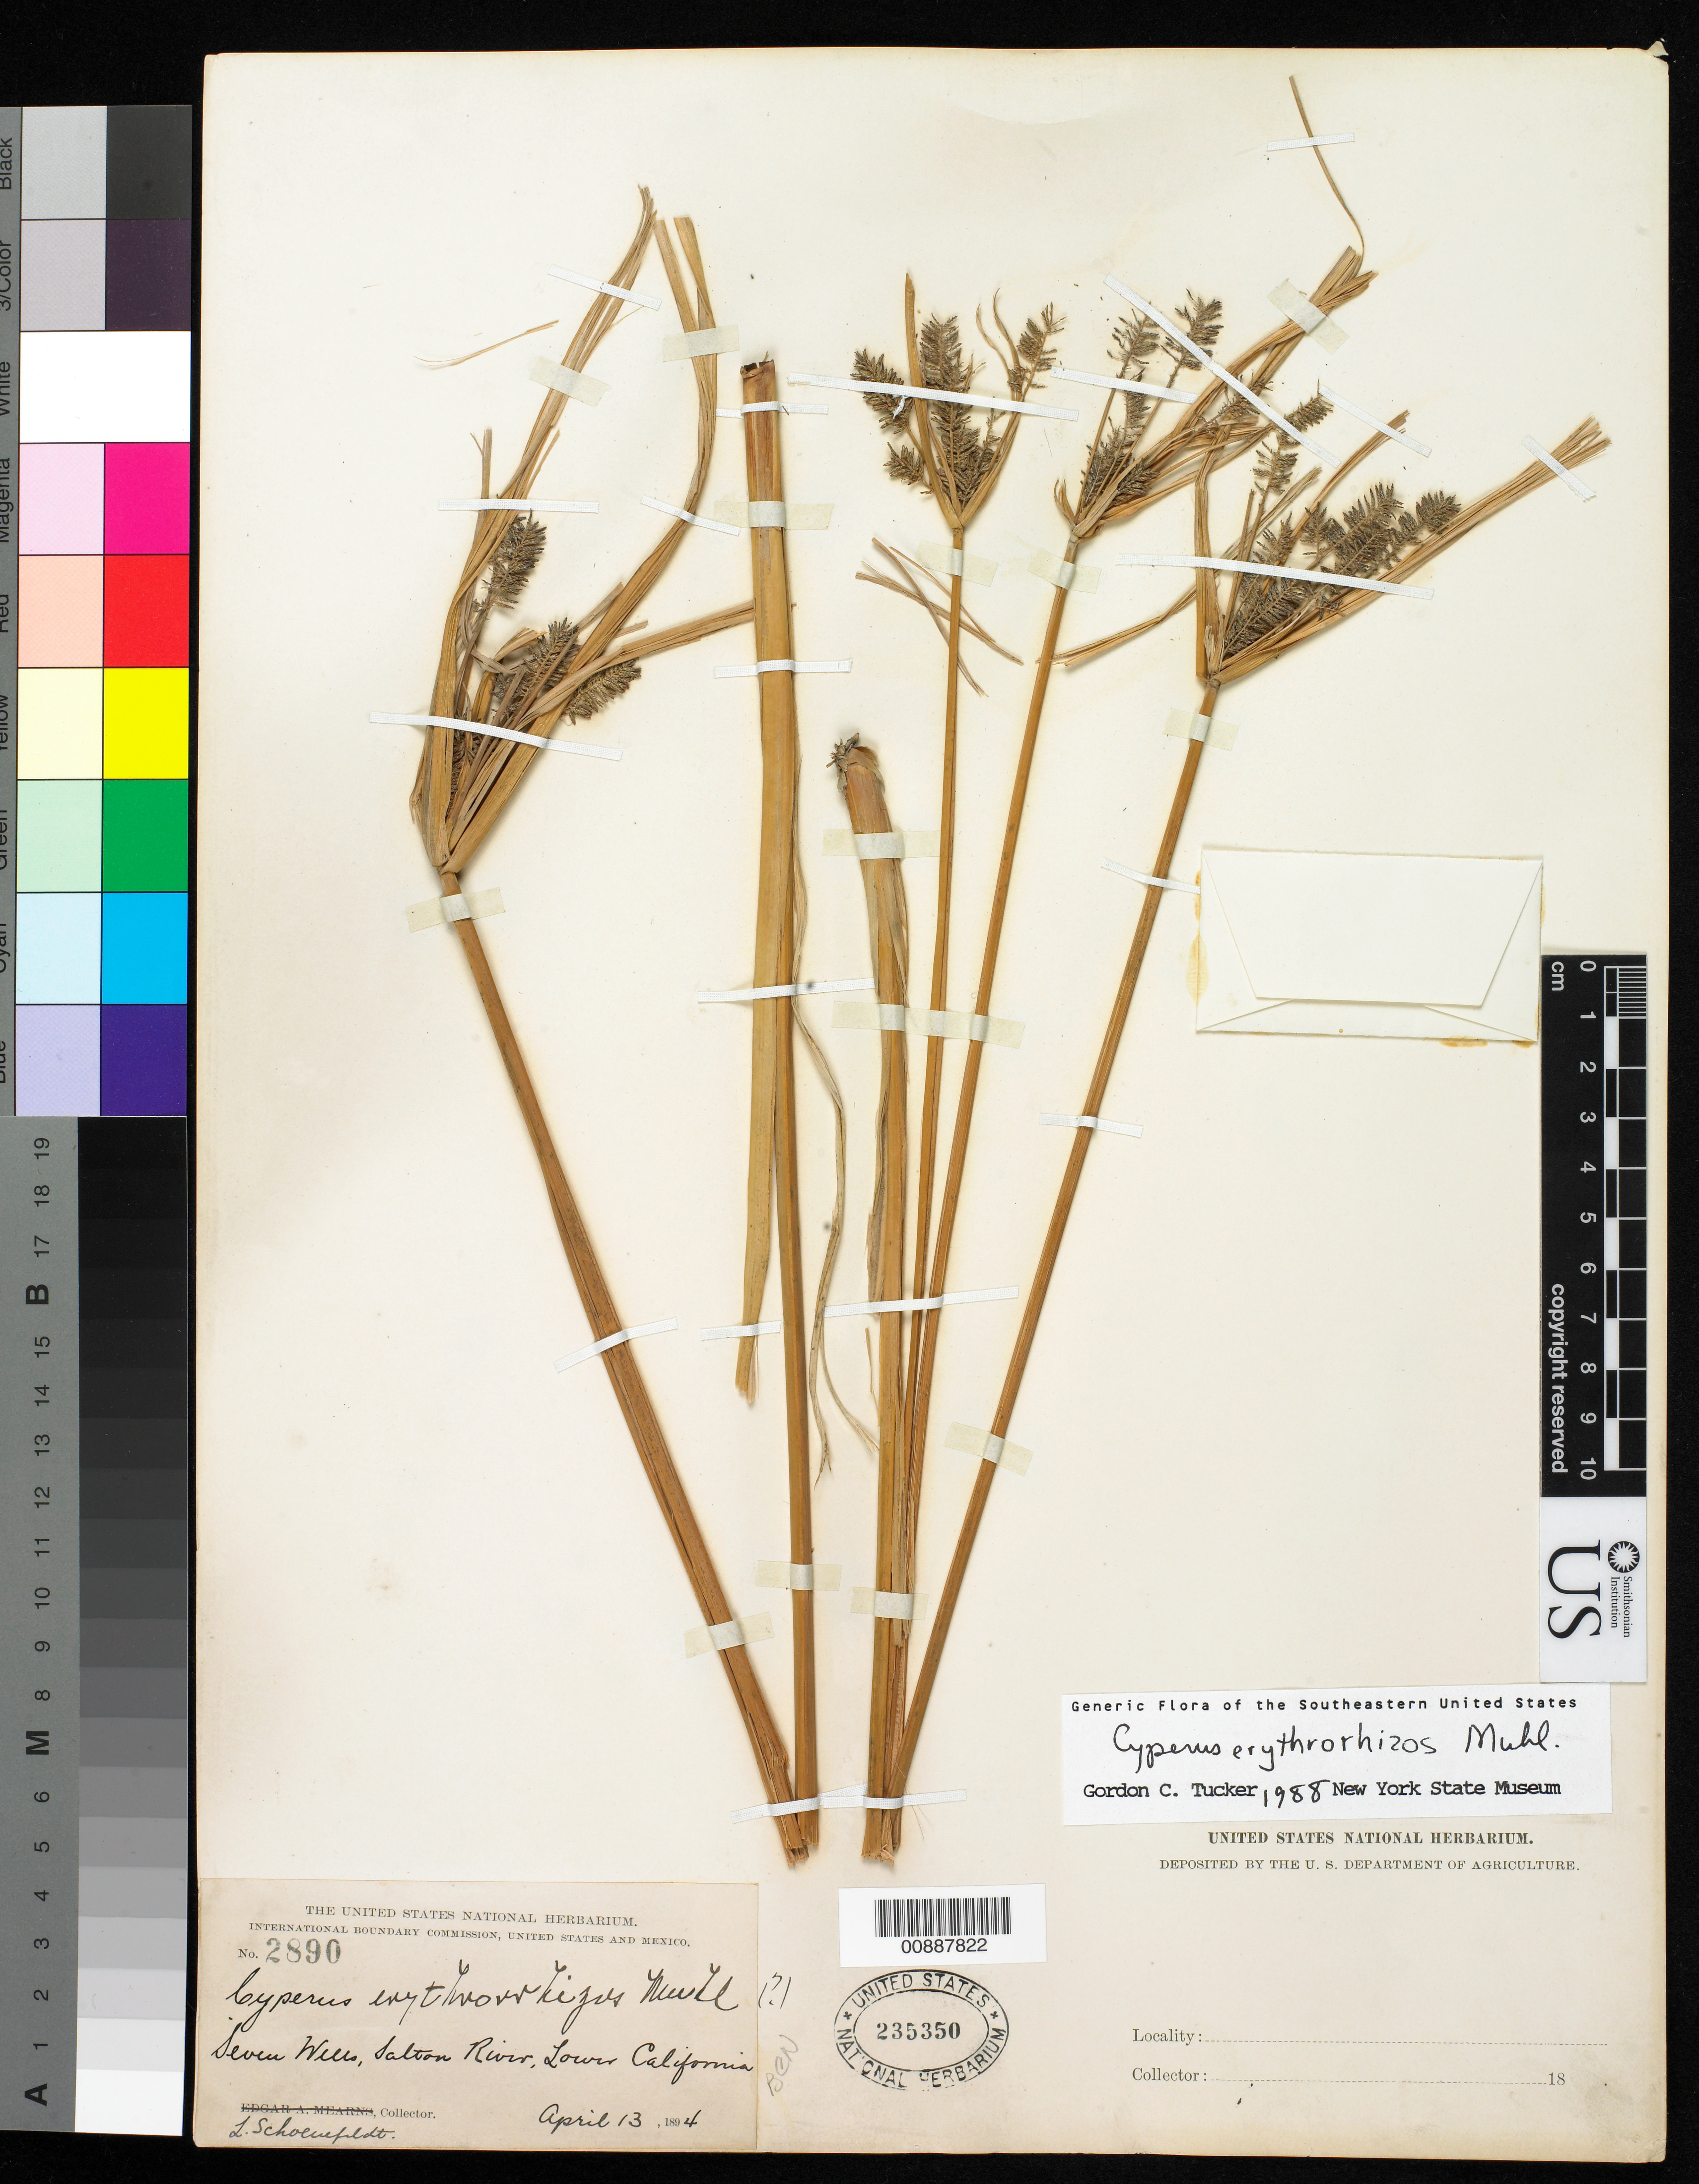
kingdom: Plantae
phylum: Tracheophyta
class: Liliopsida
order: Poales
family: Cyperaceae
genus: Cyperus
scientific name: Cyperus erythrorhizos Muhl.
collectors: L. Schoenfeldt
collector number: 2890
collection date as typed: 13 Apr 1894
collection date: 1894-04-13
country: Mexico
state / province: Baja California Norte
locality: Seven Wells, Salton River, Baja California.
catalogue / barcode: US 235350